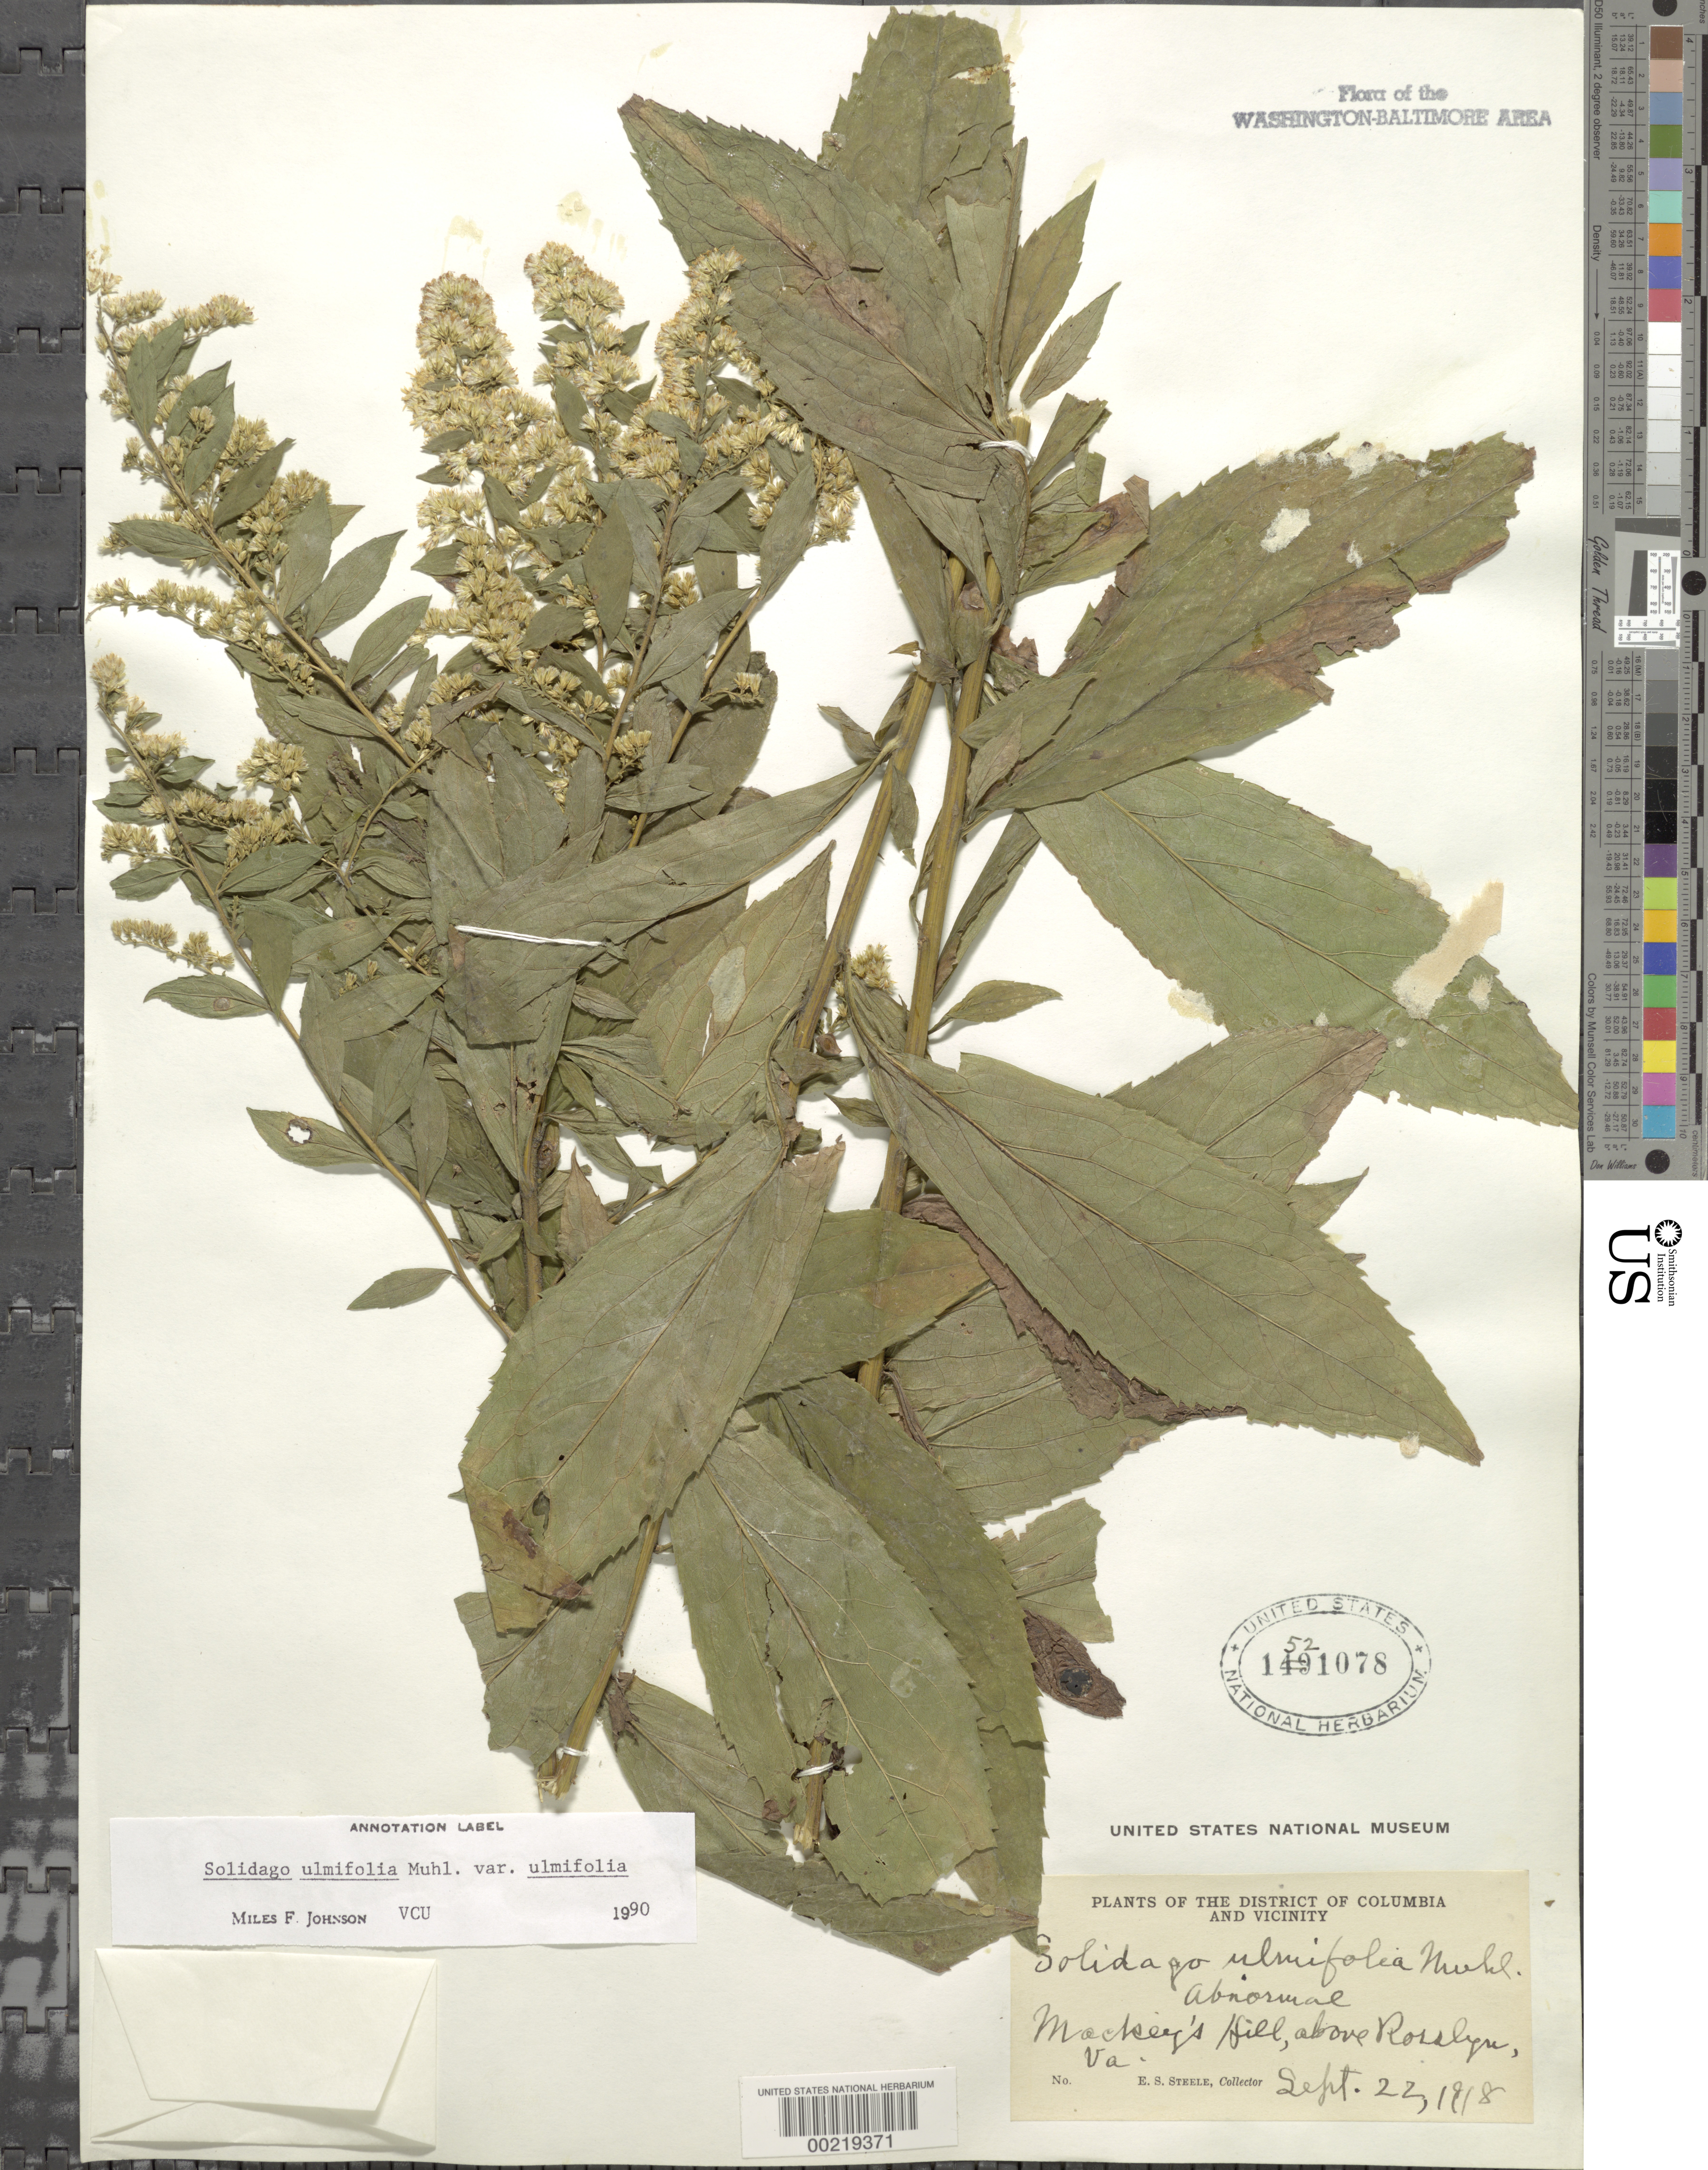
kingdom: Plantae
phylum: Tracheophyta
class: Magnoliopsida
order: Asterales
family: Asteraceae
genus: Solidago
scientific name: Solidago ulmifolia var. ulmifolia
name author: Muhl.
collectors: E. Steele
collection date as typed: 22 Sep 1918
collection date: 1918-09-22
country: United States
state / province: Virginia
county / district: Fairfax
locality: Mackeys Hill above Rosslyn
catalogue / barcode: US 1521078